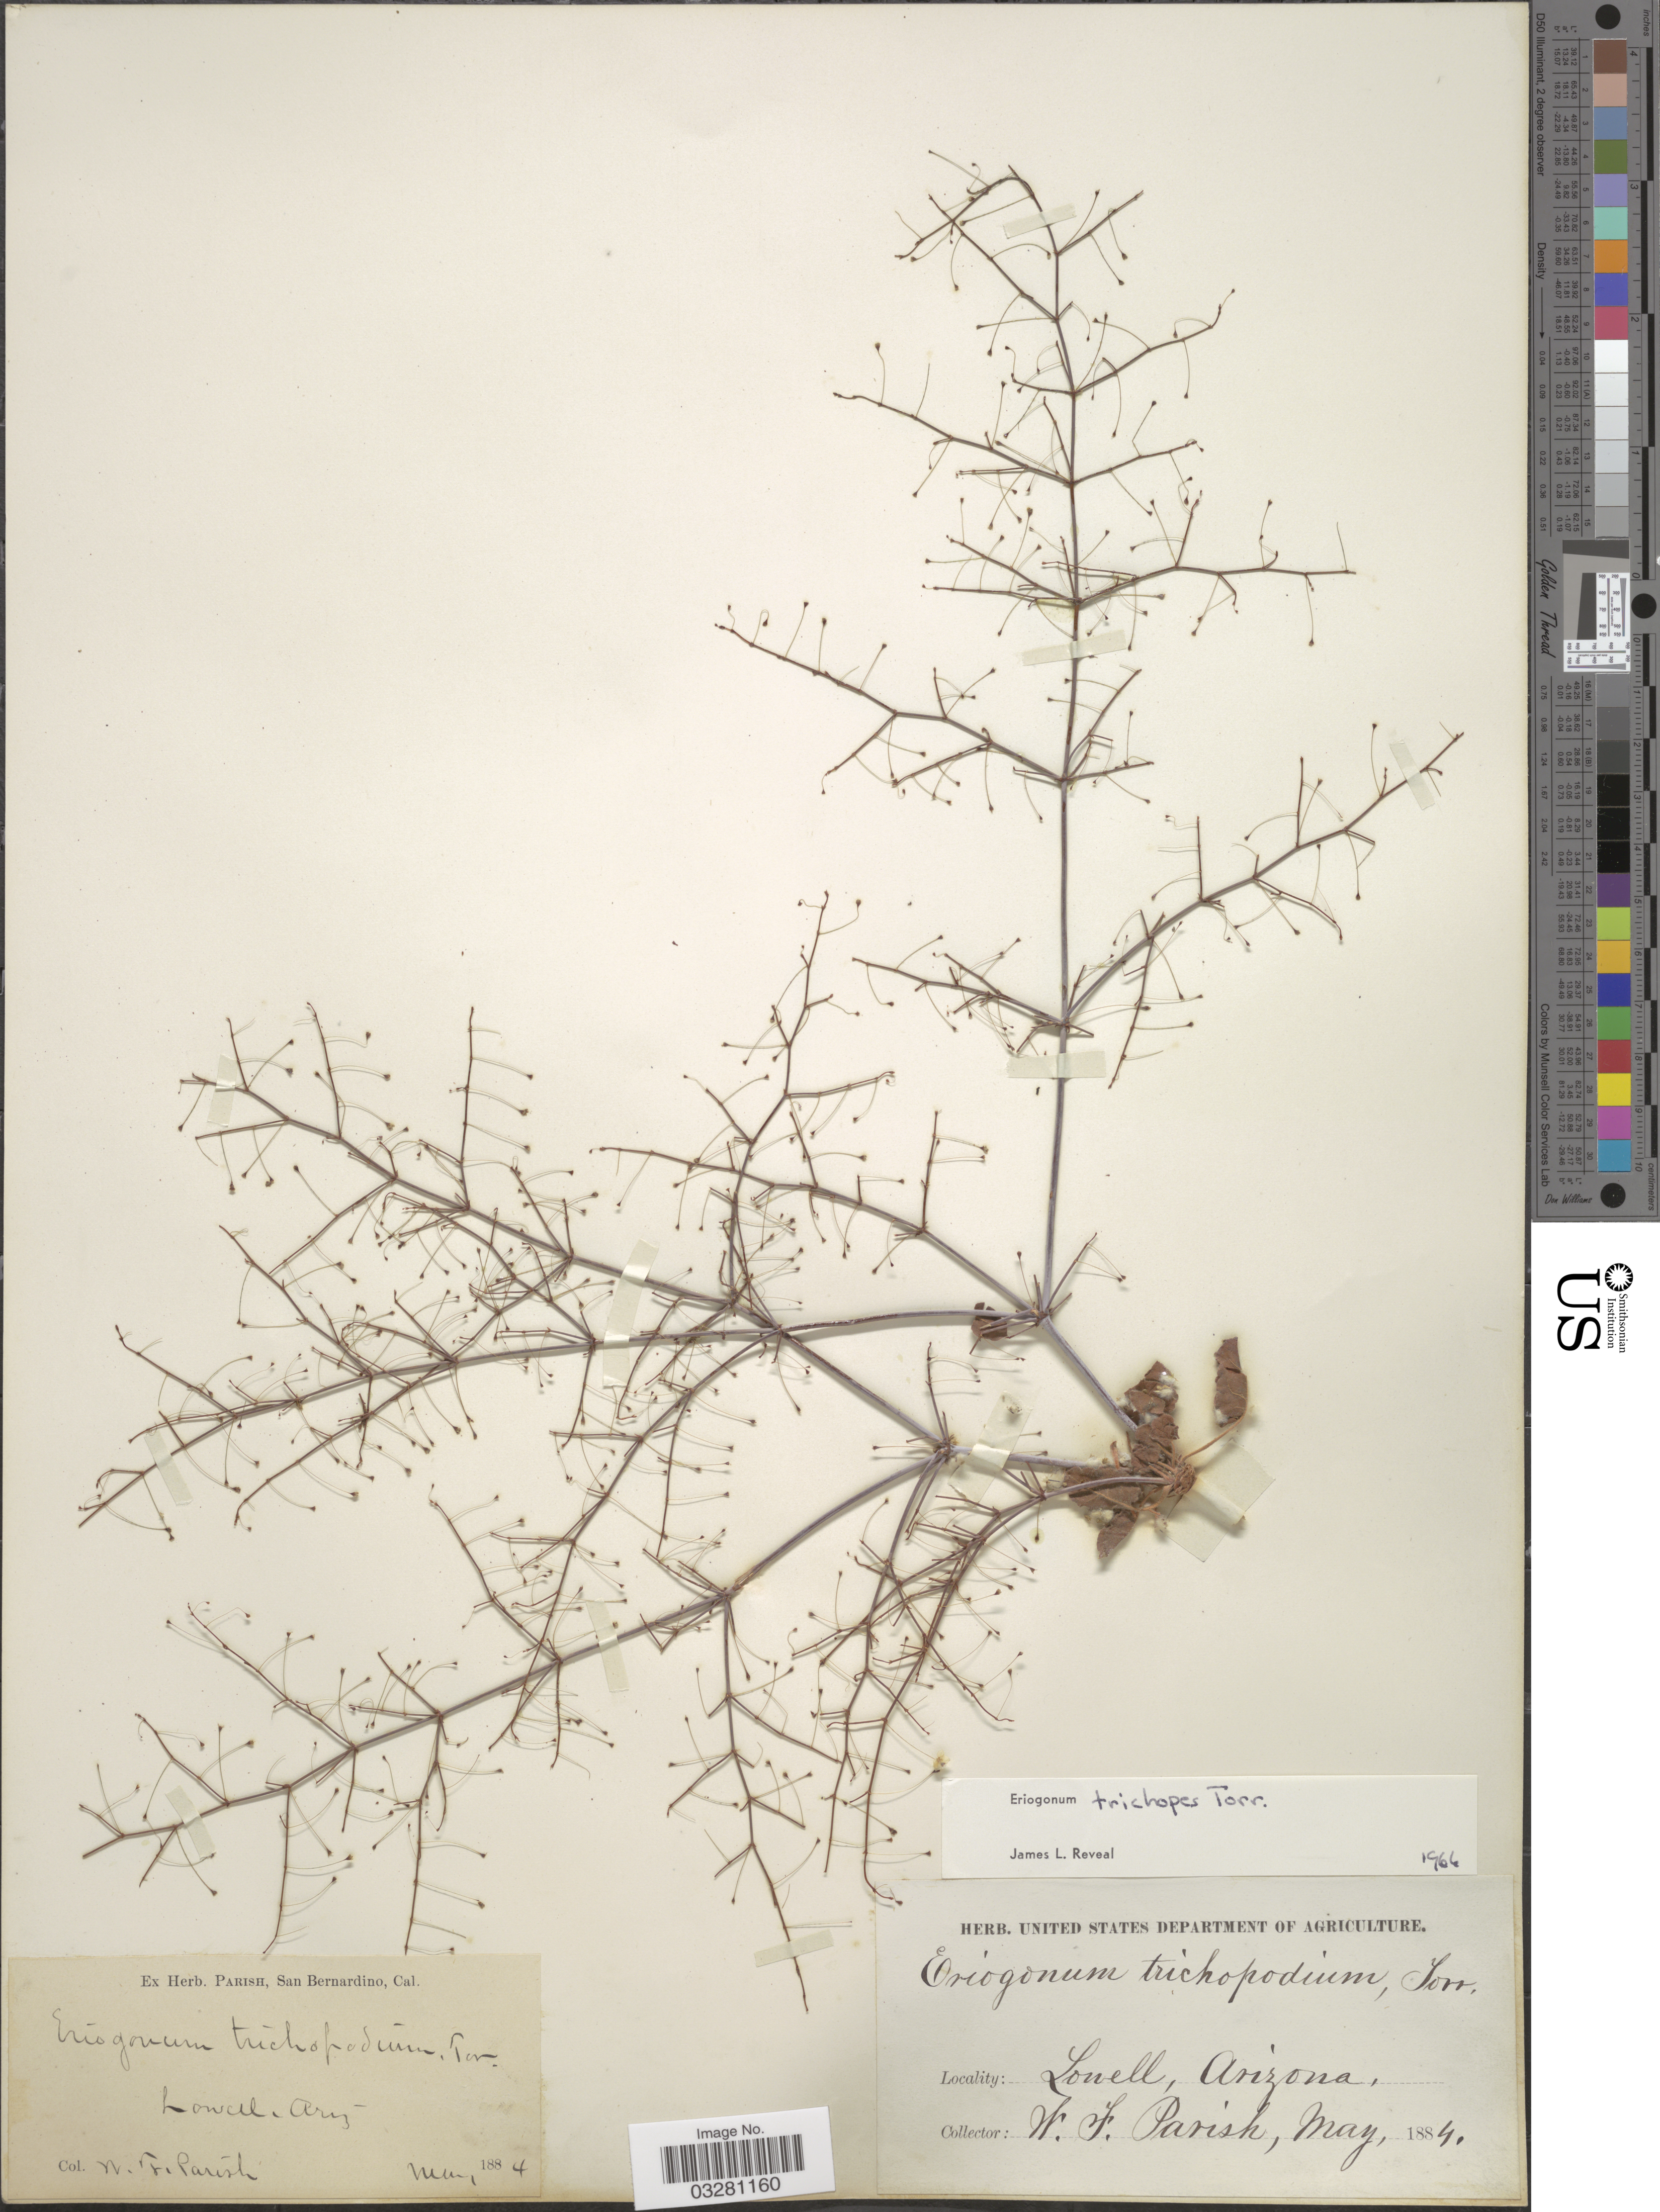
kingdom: Plantae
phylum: Tracheophyta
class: Magnoliopsida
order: Caryophyllales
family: Polygonaceae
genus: Eriogonum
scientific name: Eriogonum trichopes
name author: Torr.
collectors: W. F. Parish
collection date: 1884-05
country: United States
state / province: Arizona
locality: Lowell, Ariz.